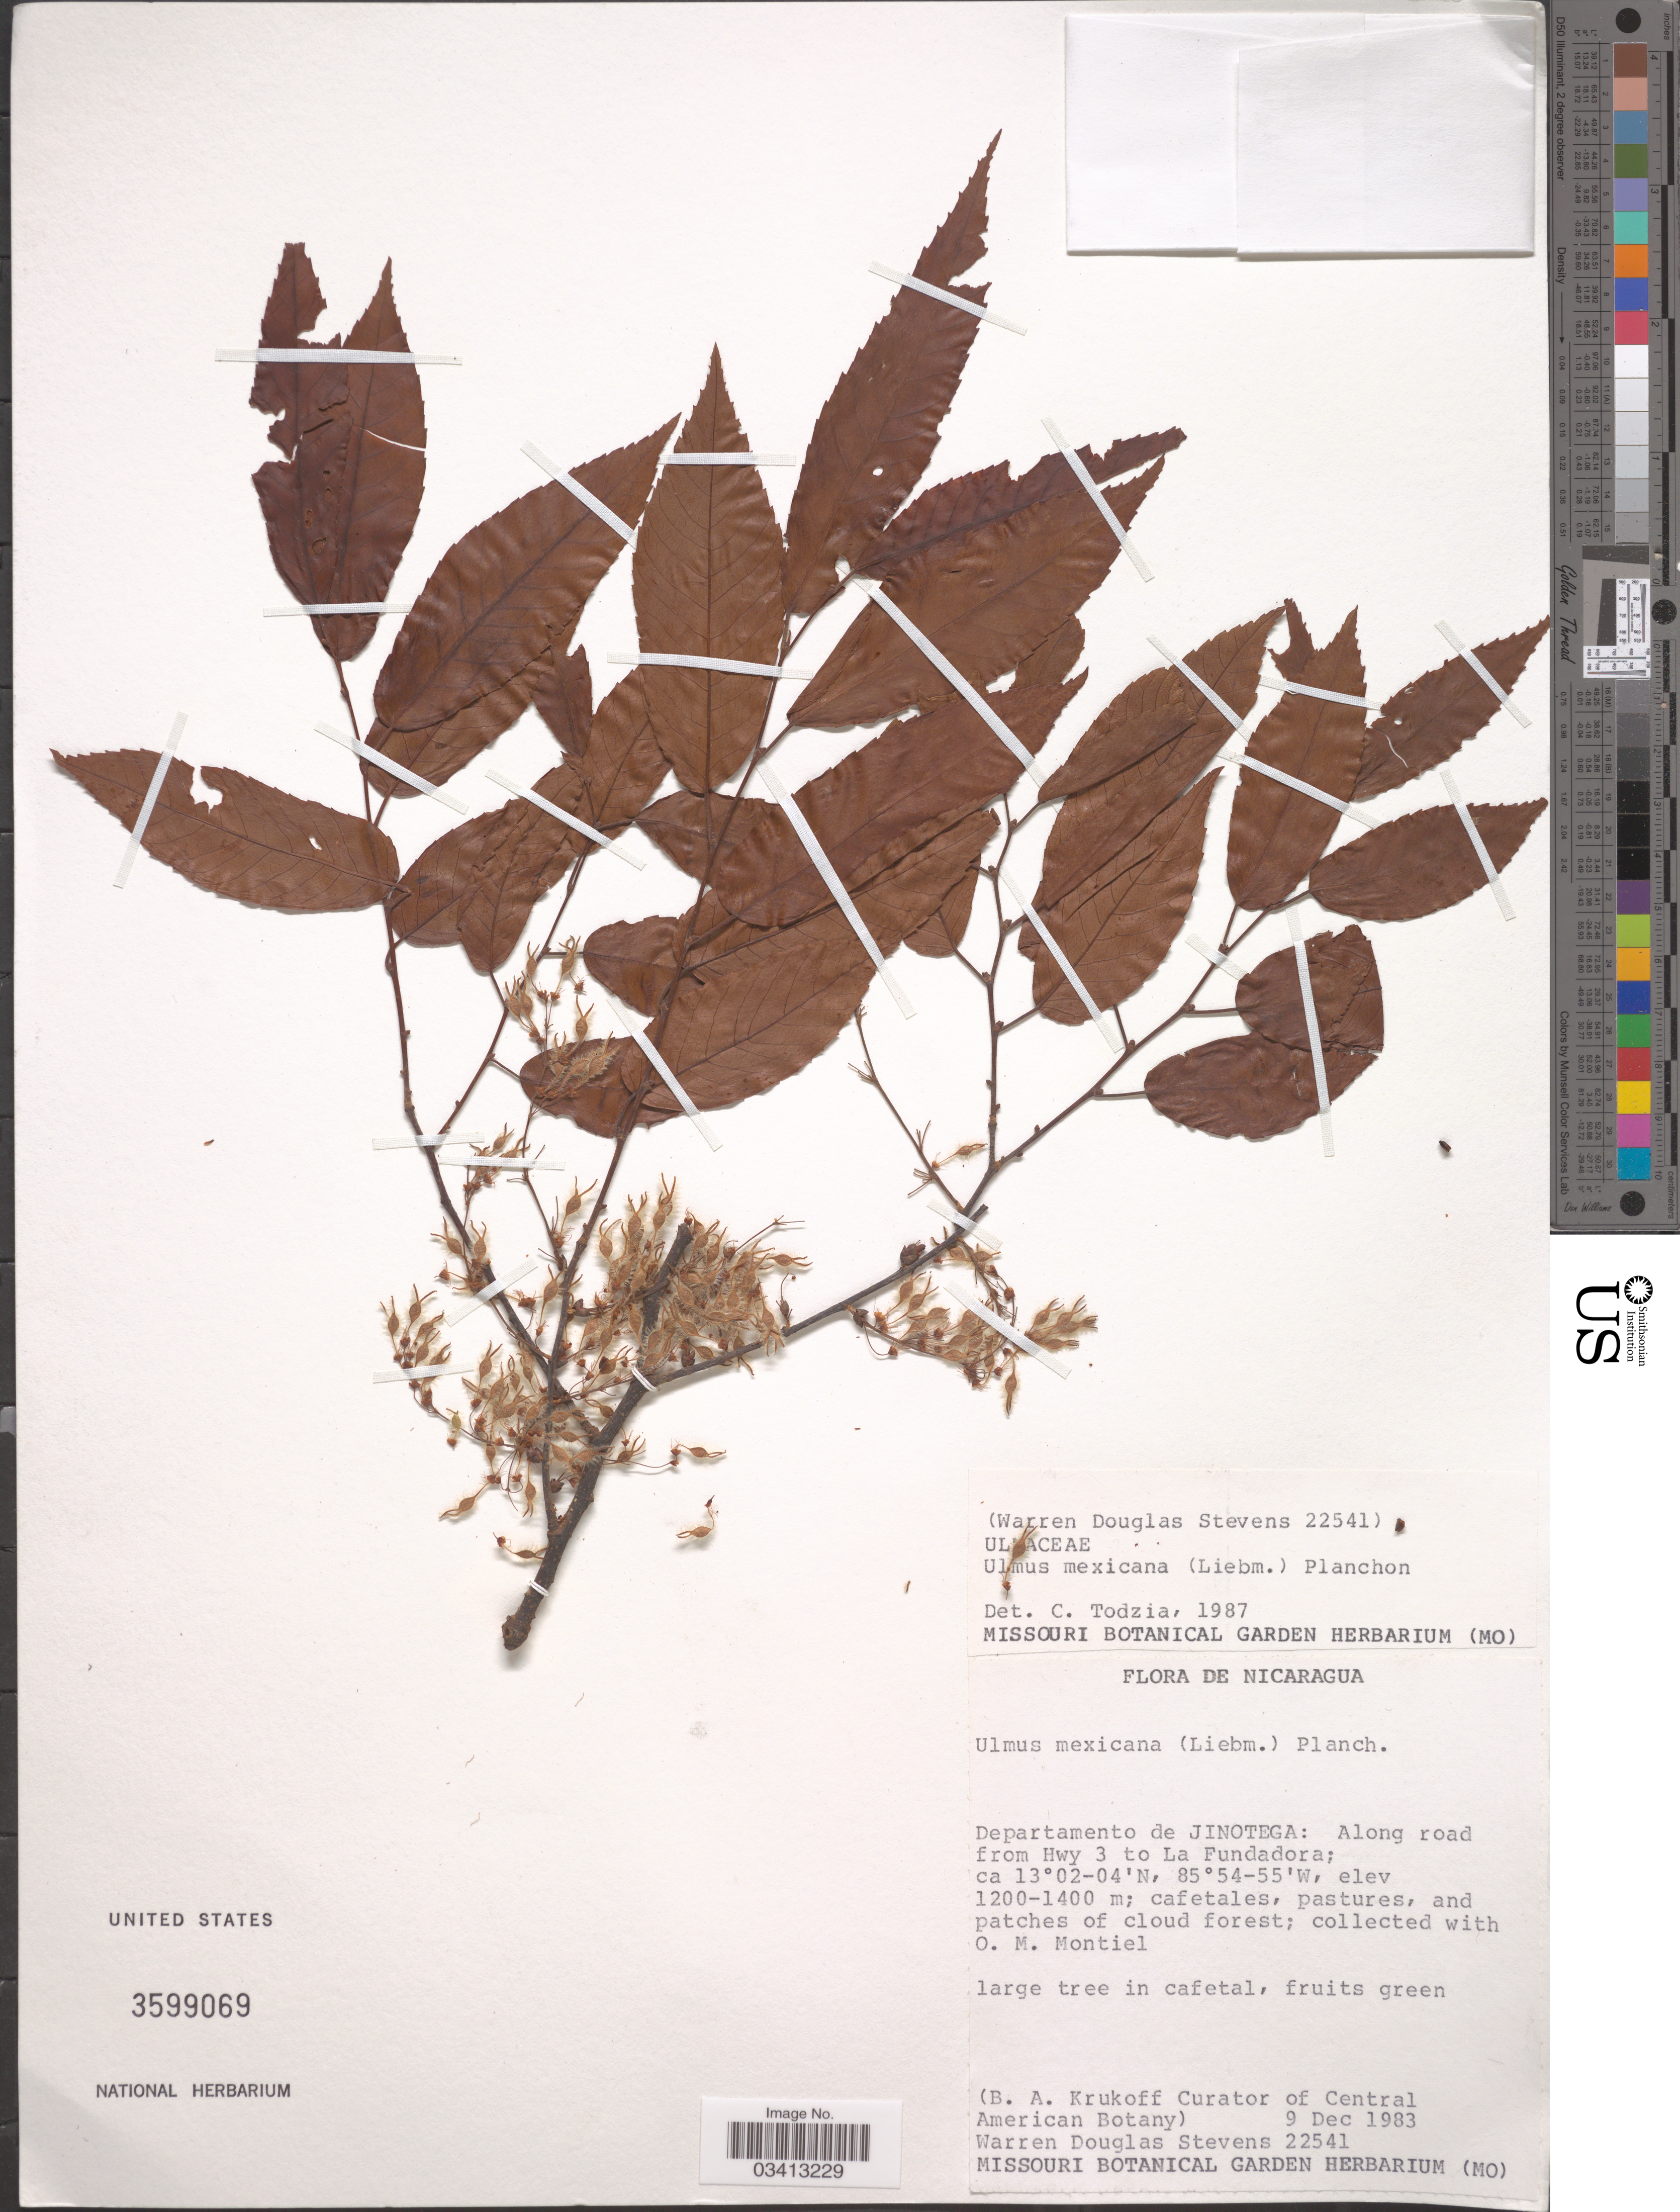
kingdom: Plantae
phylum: Tracheophyta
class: Magnoliopsida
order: Rosales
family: Ulmaceae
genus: Ulmus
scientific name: Ulmus mexicana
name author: (Liebm.) Planch.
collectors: W. D. Stevens & O. Montiel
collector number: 22541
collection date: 1983-12-09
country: Nicaragua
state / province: Jinotega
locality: Departamento de Jinotega: Along road from Hwy 3 to La Fundadora.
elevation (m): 1200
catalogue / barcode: US 3599069